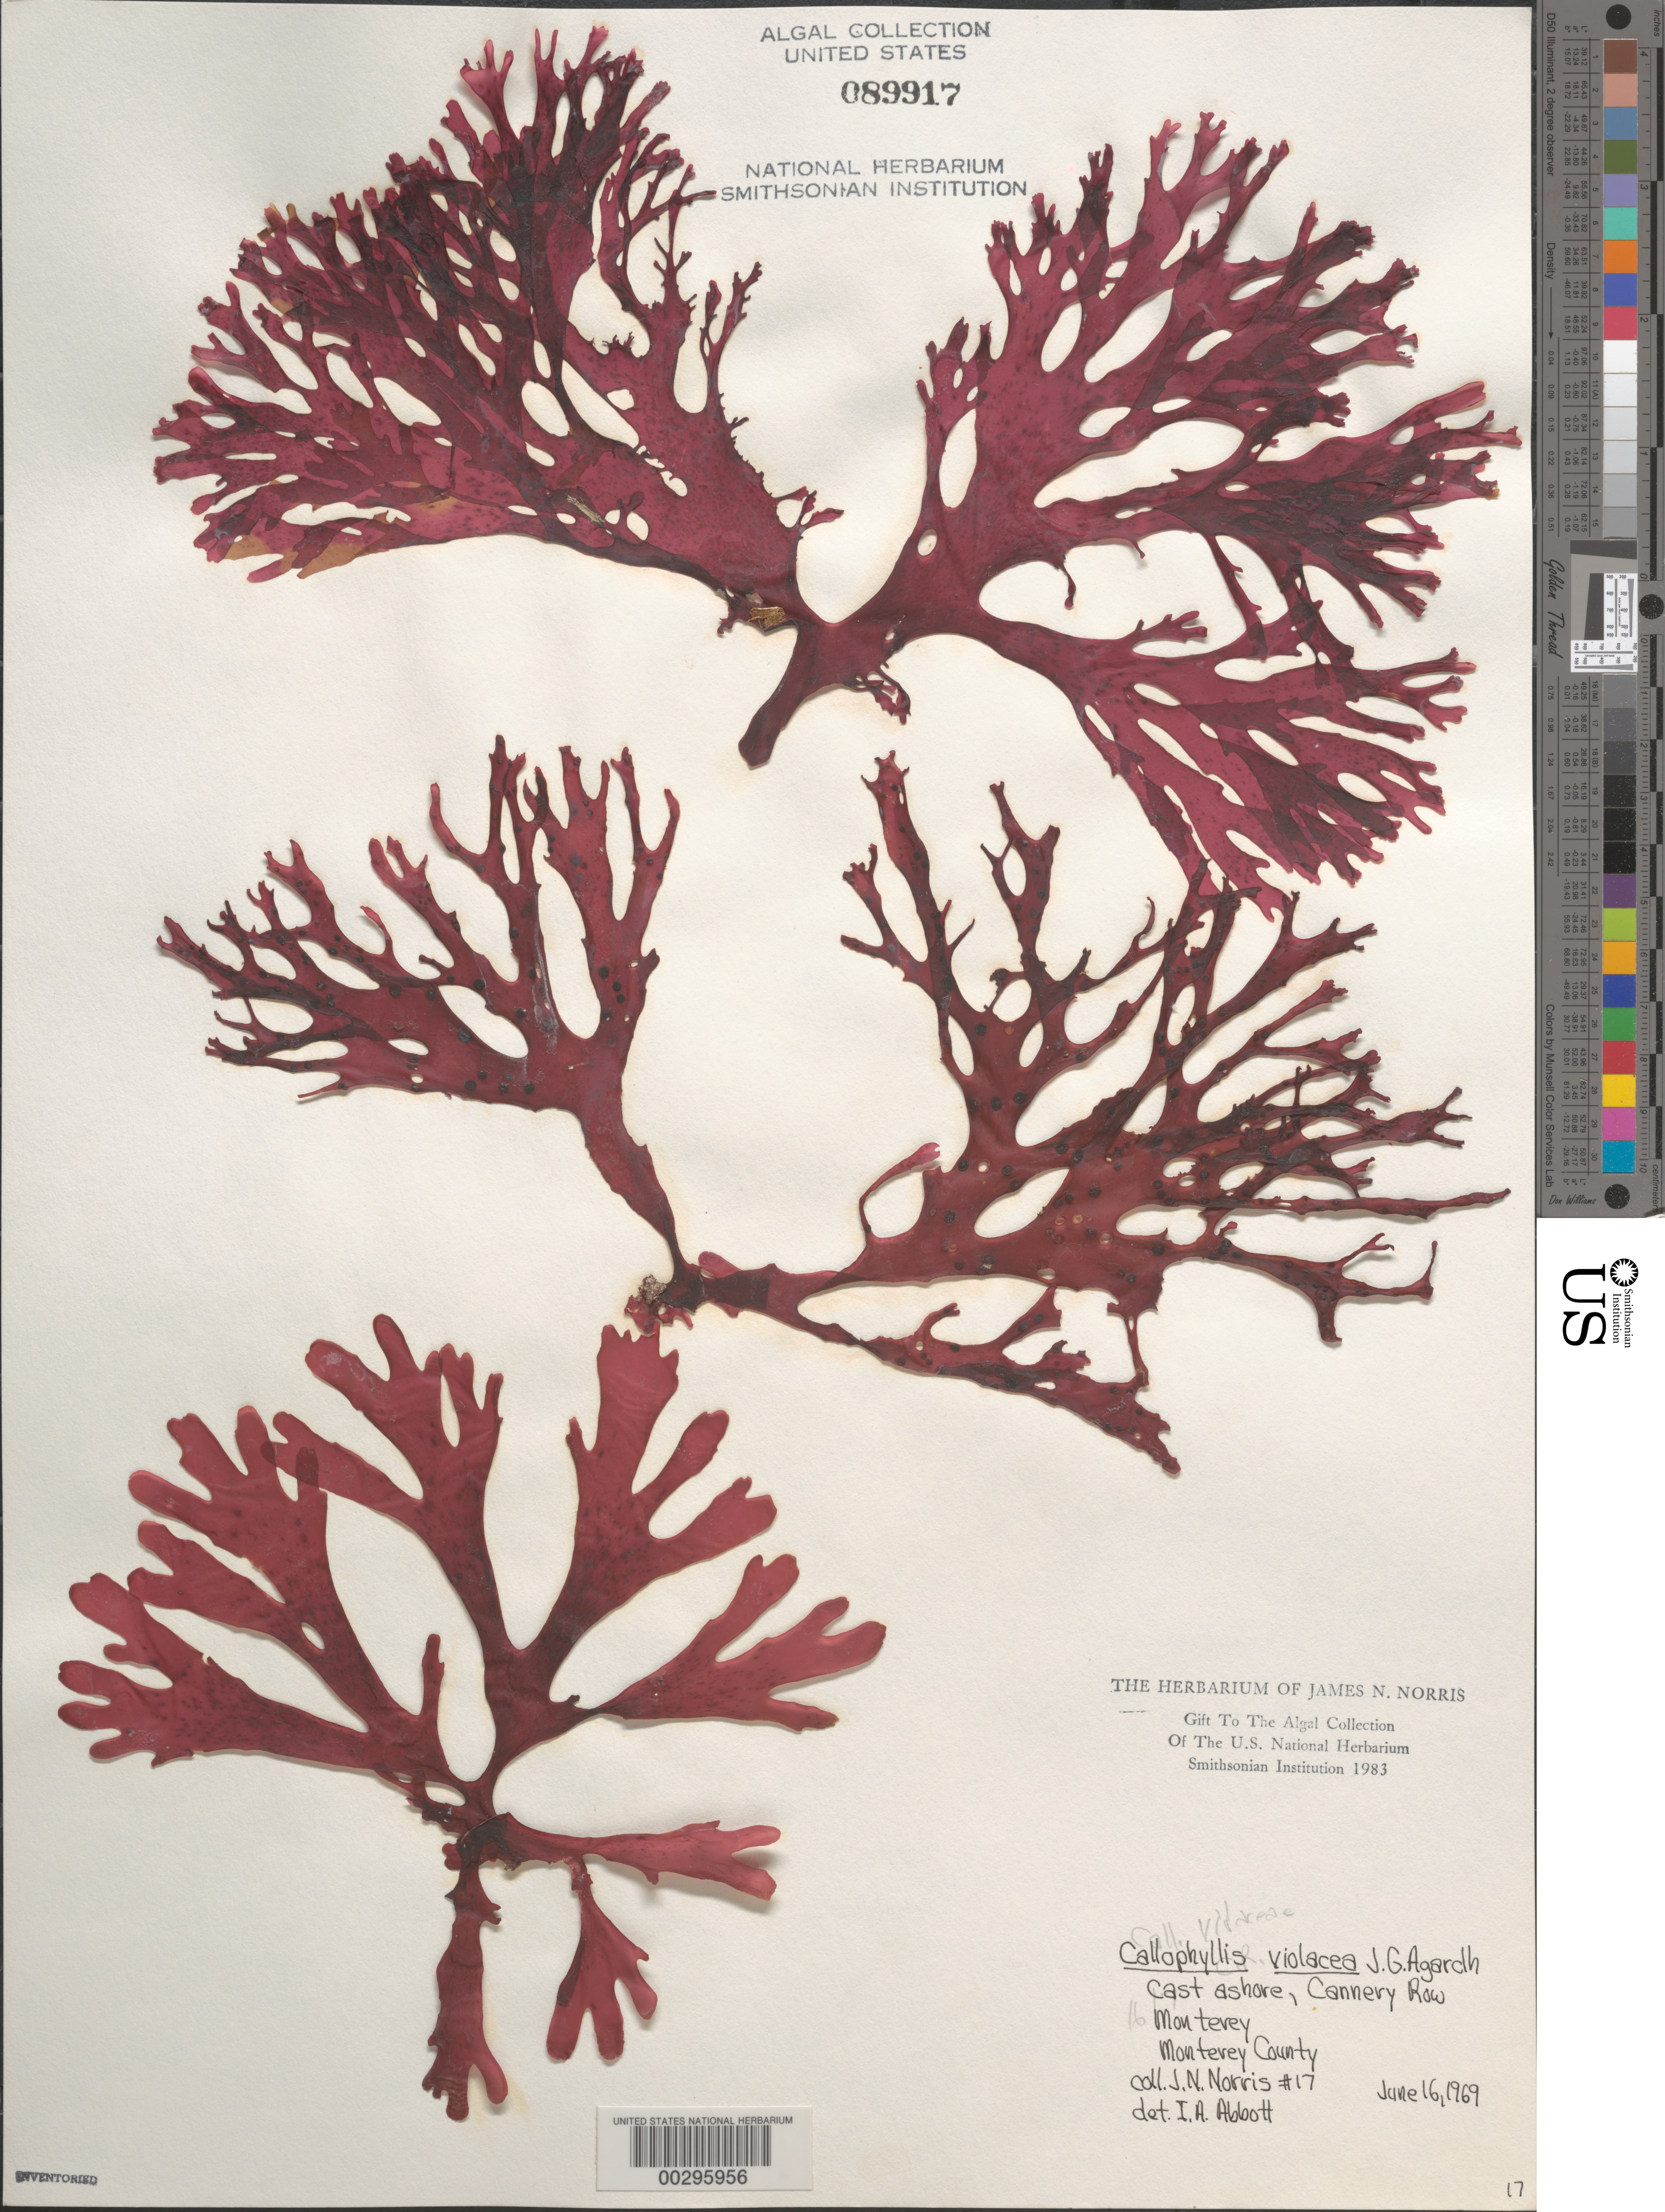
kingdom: Plantae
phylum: Rhodophyta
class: Florideophyceae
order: Gigartinales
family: Kallymeniaceae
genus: Callophyllis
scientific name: Callophyllis violacea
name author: J. Agardh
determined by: Abbott, Isabella A.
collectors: J. N. Norris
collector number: JN-17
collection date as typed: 16 Jun 1969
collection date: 1969-06-16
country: United States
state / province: California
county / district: Monterey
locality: Cannery Row, Monterey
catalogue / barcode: US 89917